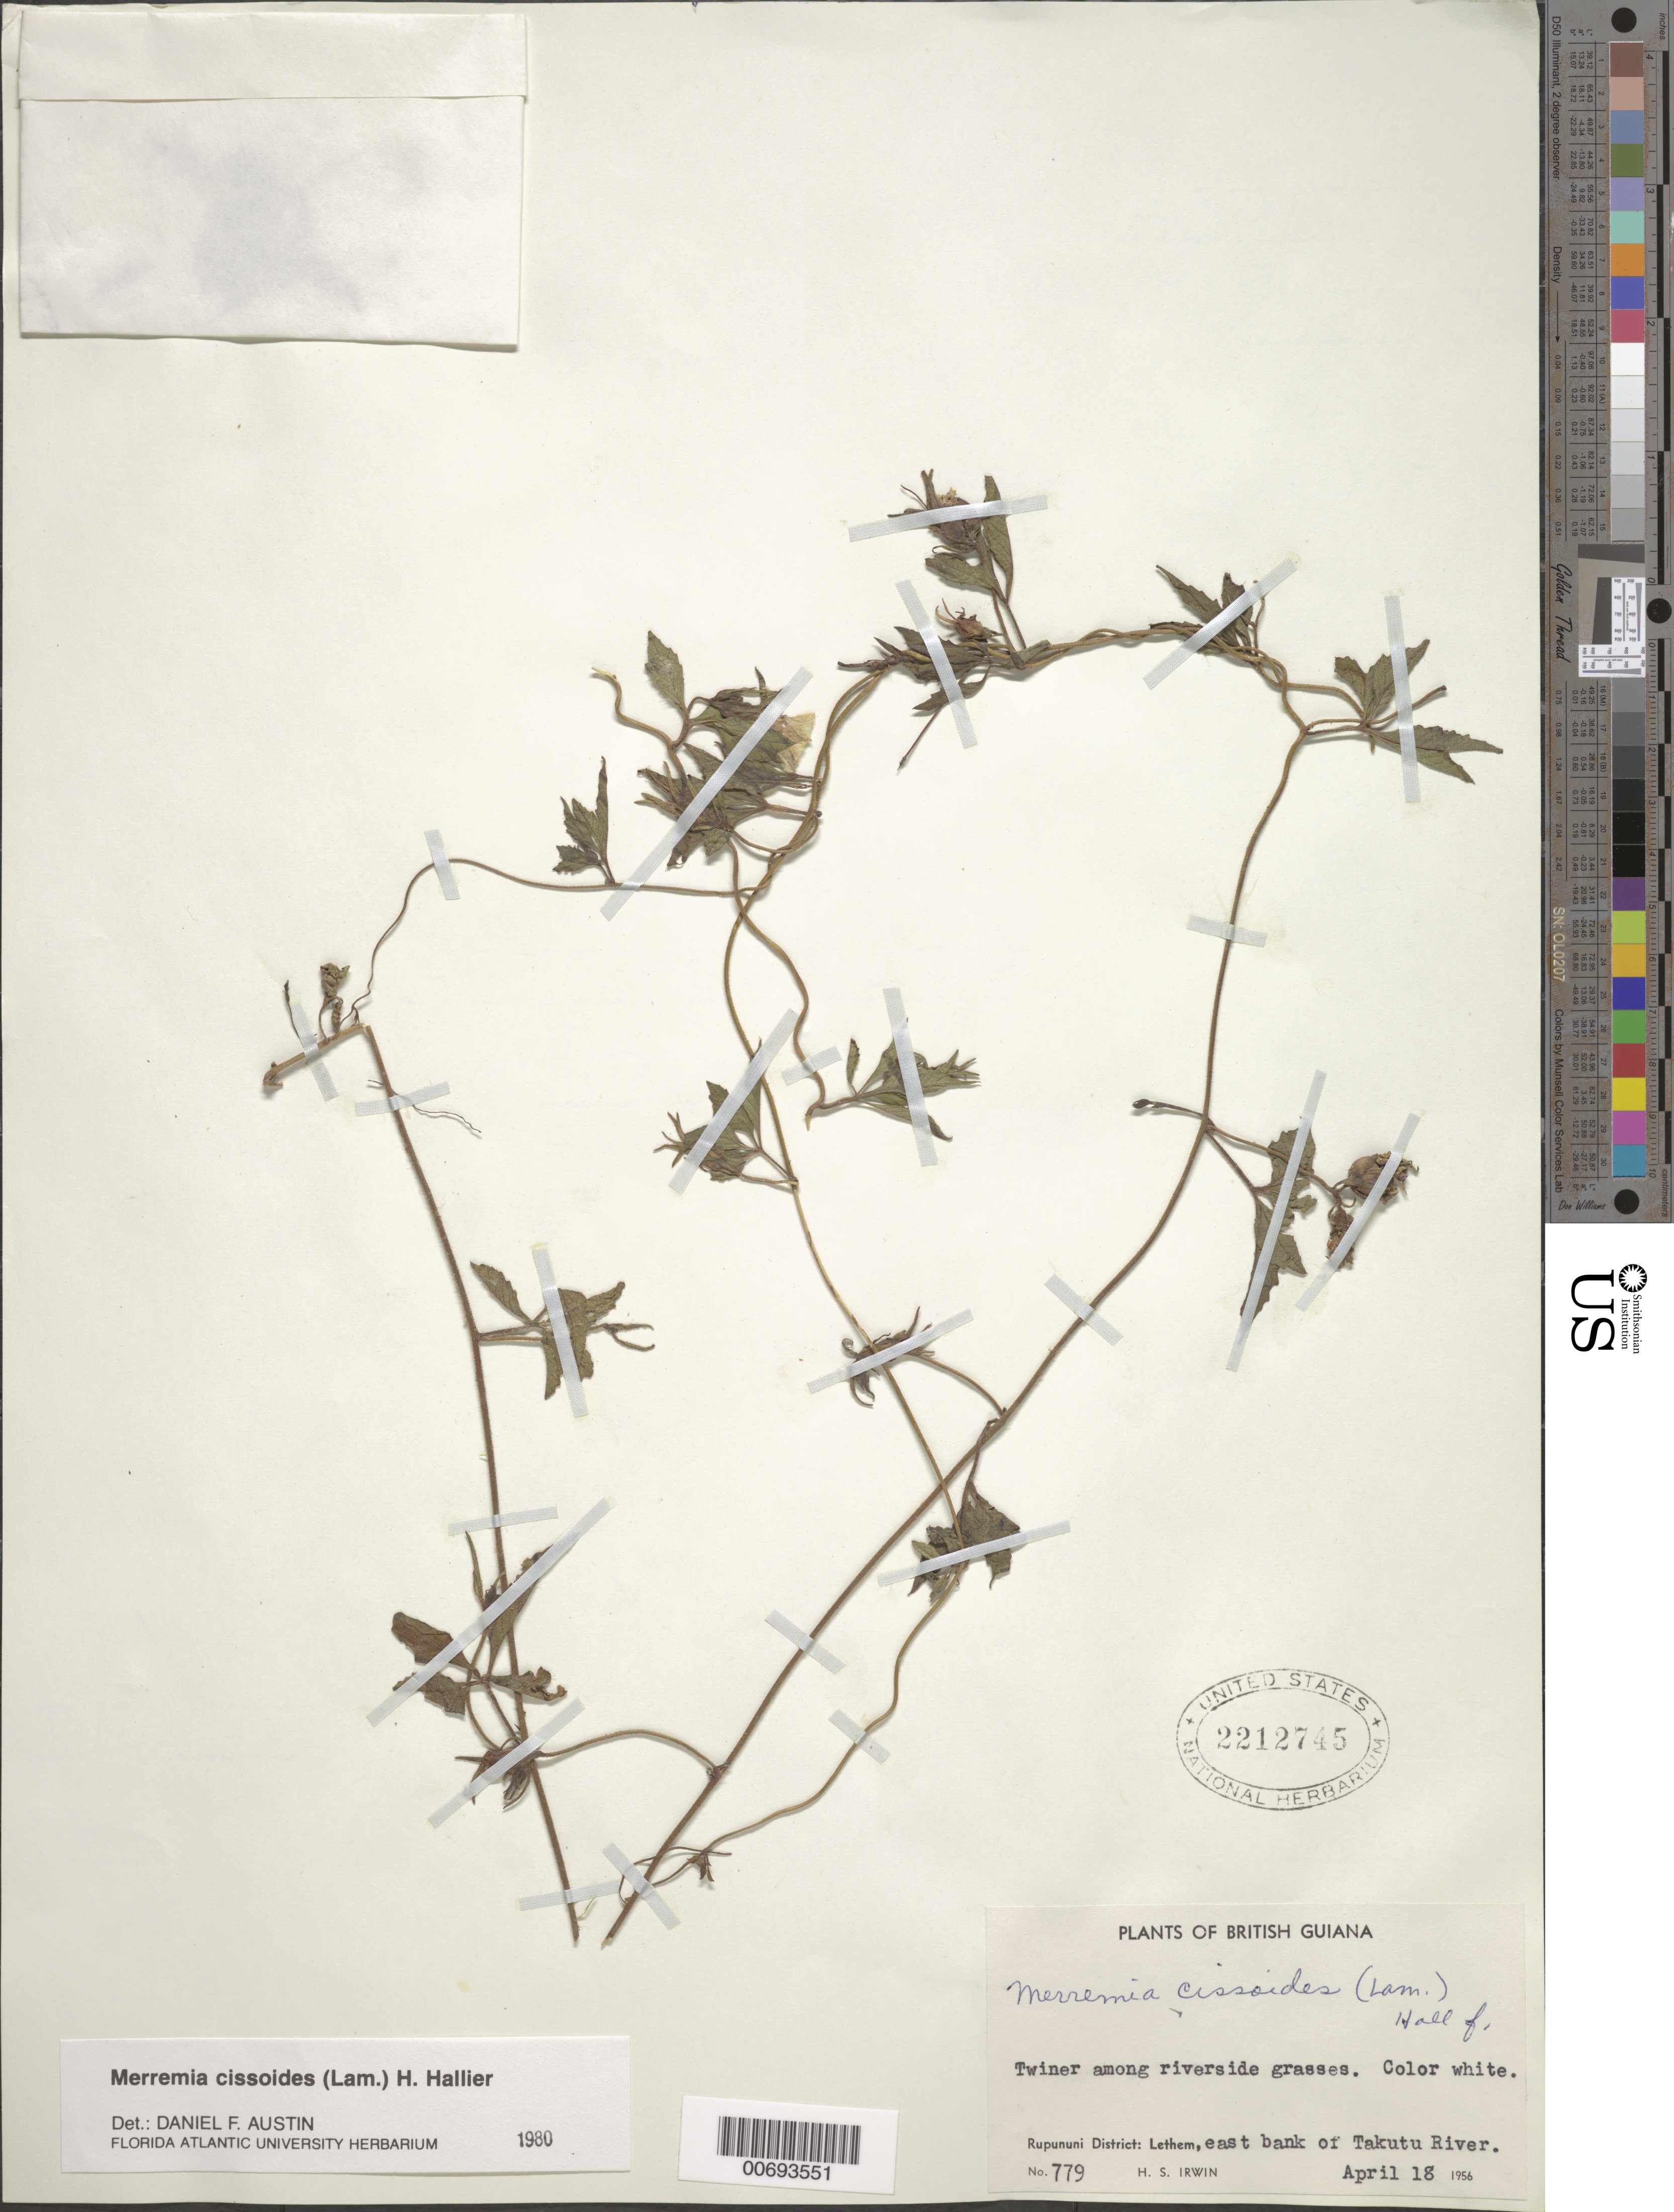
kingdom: Plantae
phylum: Tracheophyta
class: Magnoliopsida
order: Solanales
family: Convolvulaceae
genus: Distimake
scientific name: Distimake cissoides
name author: (Lam.) A. R. Simões & Staples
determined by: Strong, Mark T., (BOT), Smithsonian Institution - National Museum of Natural History (UNITED STATES)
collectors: H. Irwin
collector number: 779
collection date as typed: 18-Apr-56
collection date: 1956-04-18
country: Guyana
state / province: U. Takutu-U. Essequibo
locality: Lethem, E bank of Takutu R., Rupununi Dist.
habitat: Among riverside grasses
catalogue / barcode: US 2212745